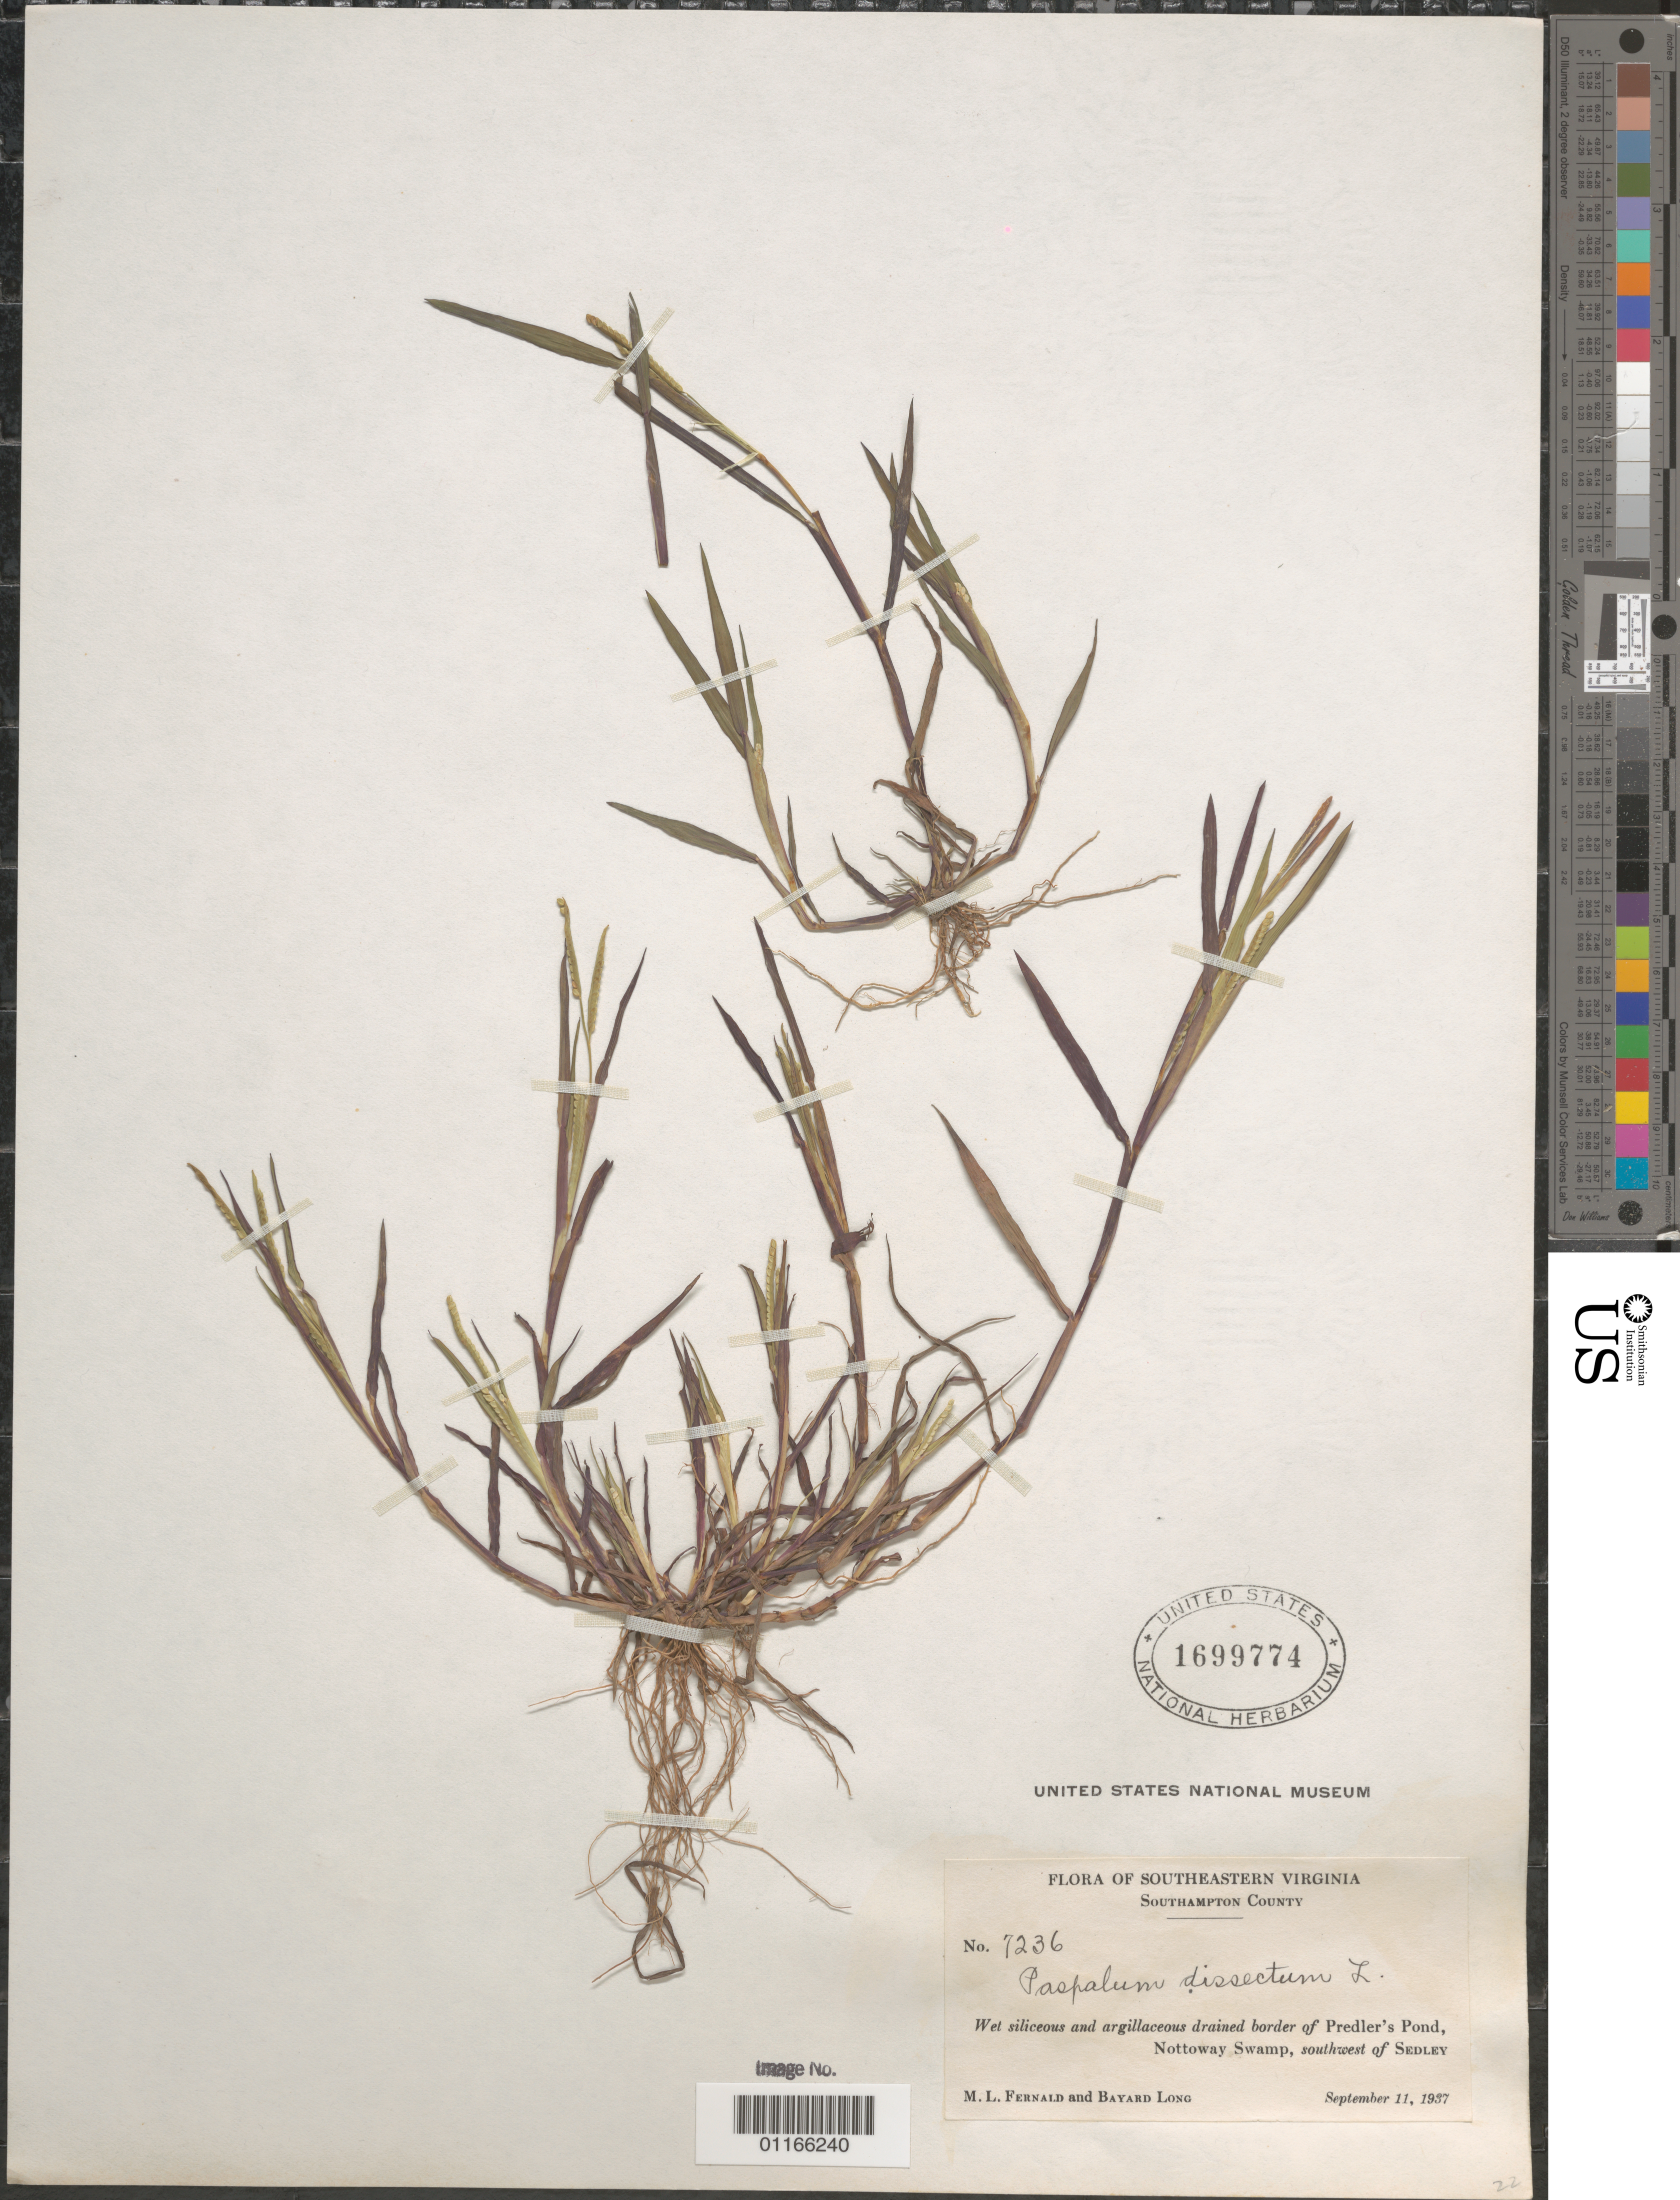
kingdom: Plantae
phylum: Tracheophyta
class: Liliopsida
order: Poales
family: Poaceae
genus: Paspalum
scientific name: Paspalum dissectum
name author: (L.) L.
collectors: M. L. Fernald & B. H. Long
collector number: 7236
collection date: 1937-09-11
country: United States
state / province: Virginia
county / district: Southampton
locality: Border of Predler's Pond, Nottoway Swamp, southwest of Sedley.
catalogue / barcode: US 1699774